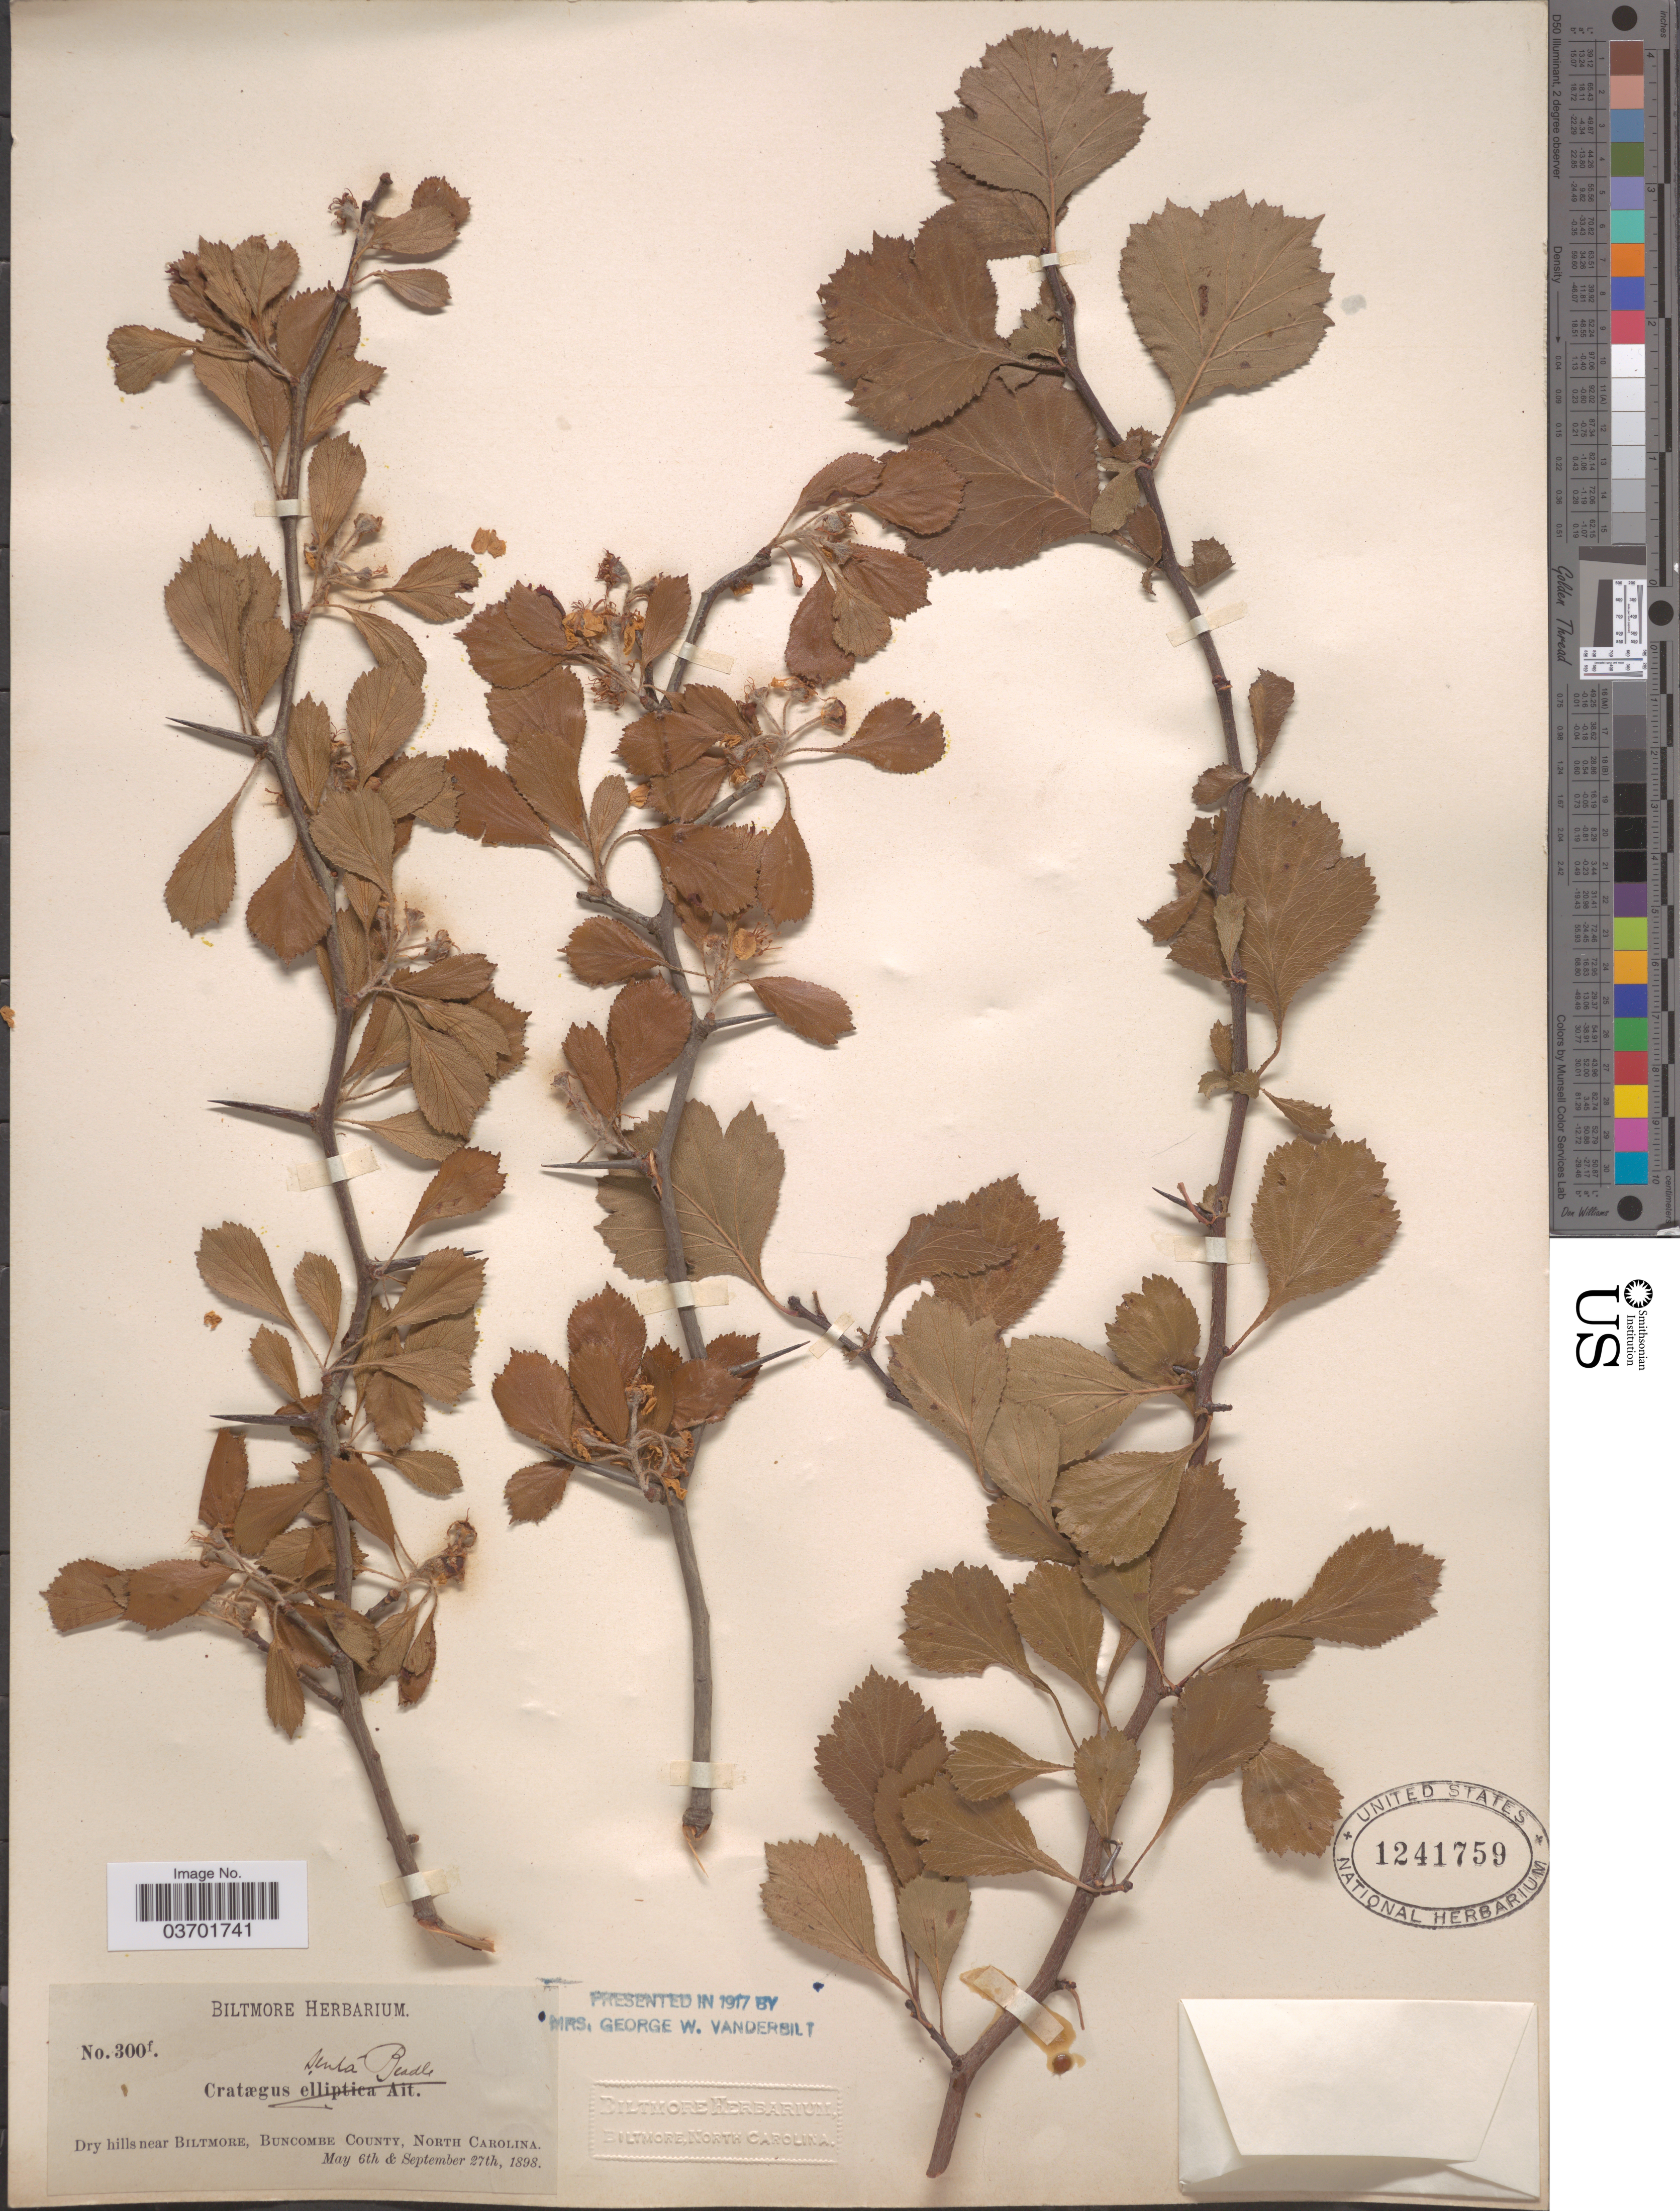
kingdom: Plantae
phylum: Tracheophyta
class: Magnoliopsida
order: Rosales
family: Rosaceae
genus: Crataegus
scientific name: Crataegus senta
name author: Beadle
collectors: ex herb. Biltmore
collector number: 300f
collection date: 1898-05-06/1898-09-27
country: United States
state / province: North Carolina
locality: Dry hills near Biltmore, Buncombe County.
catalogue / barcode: US 1241759